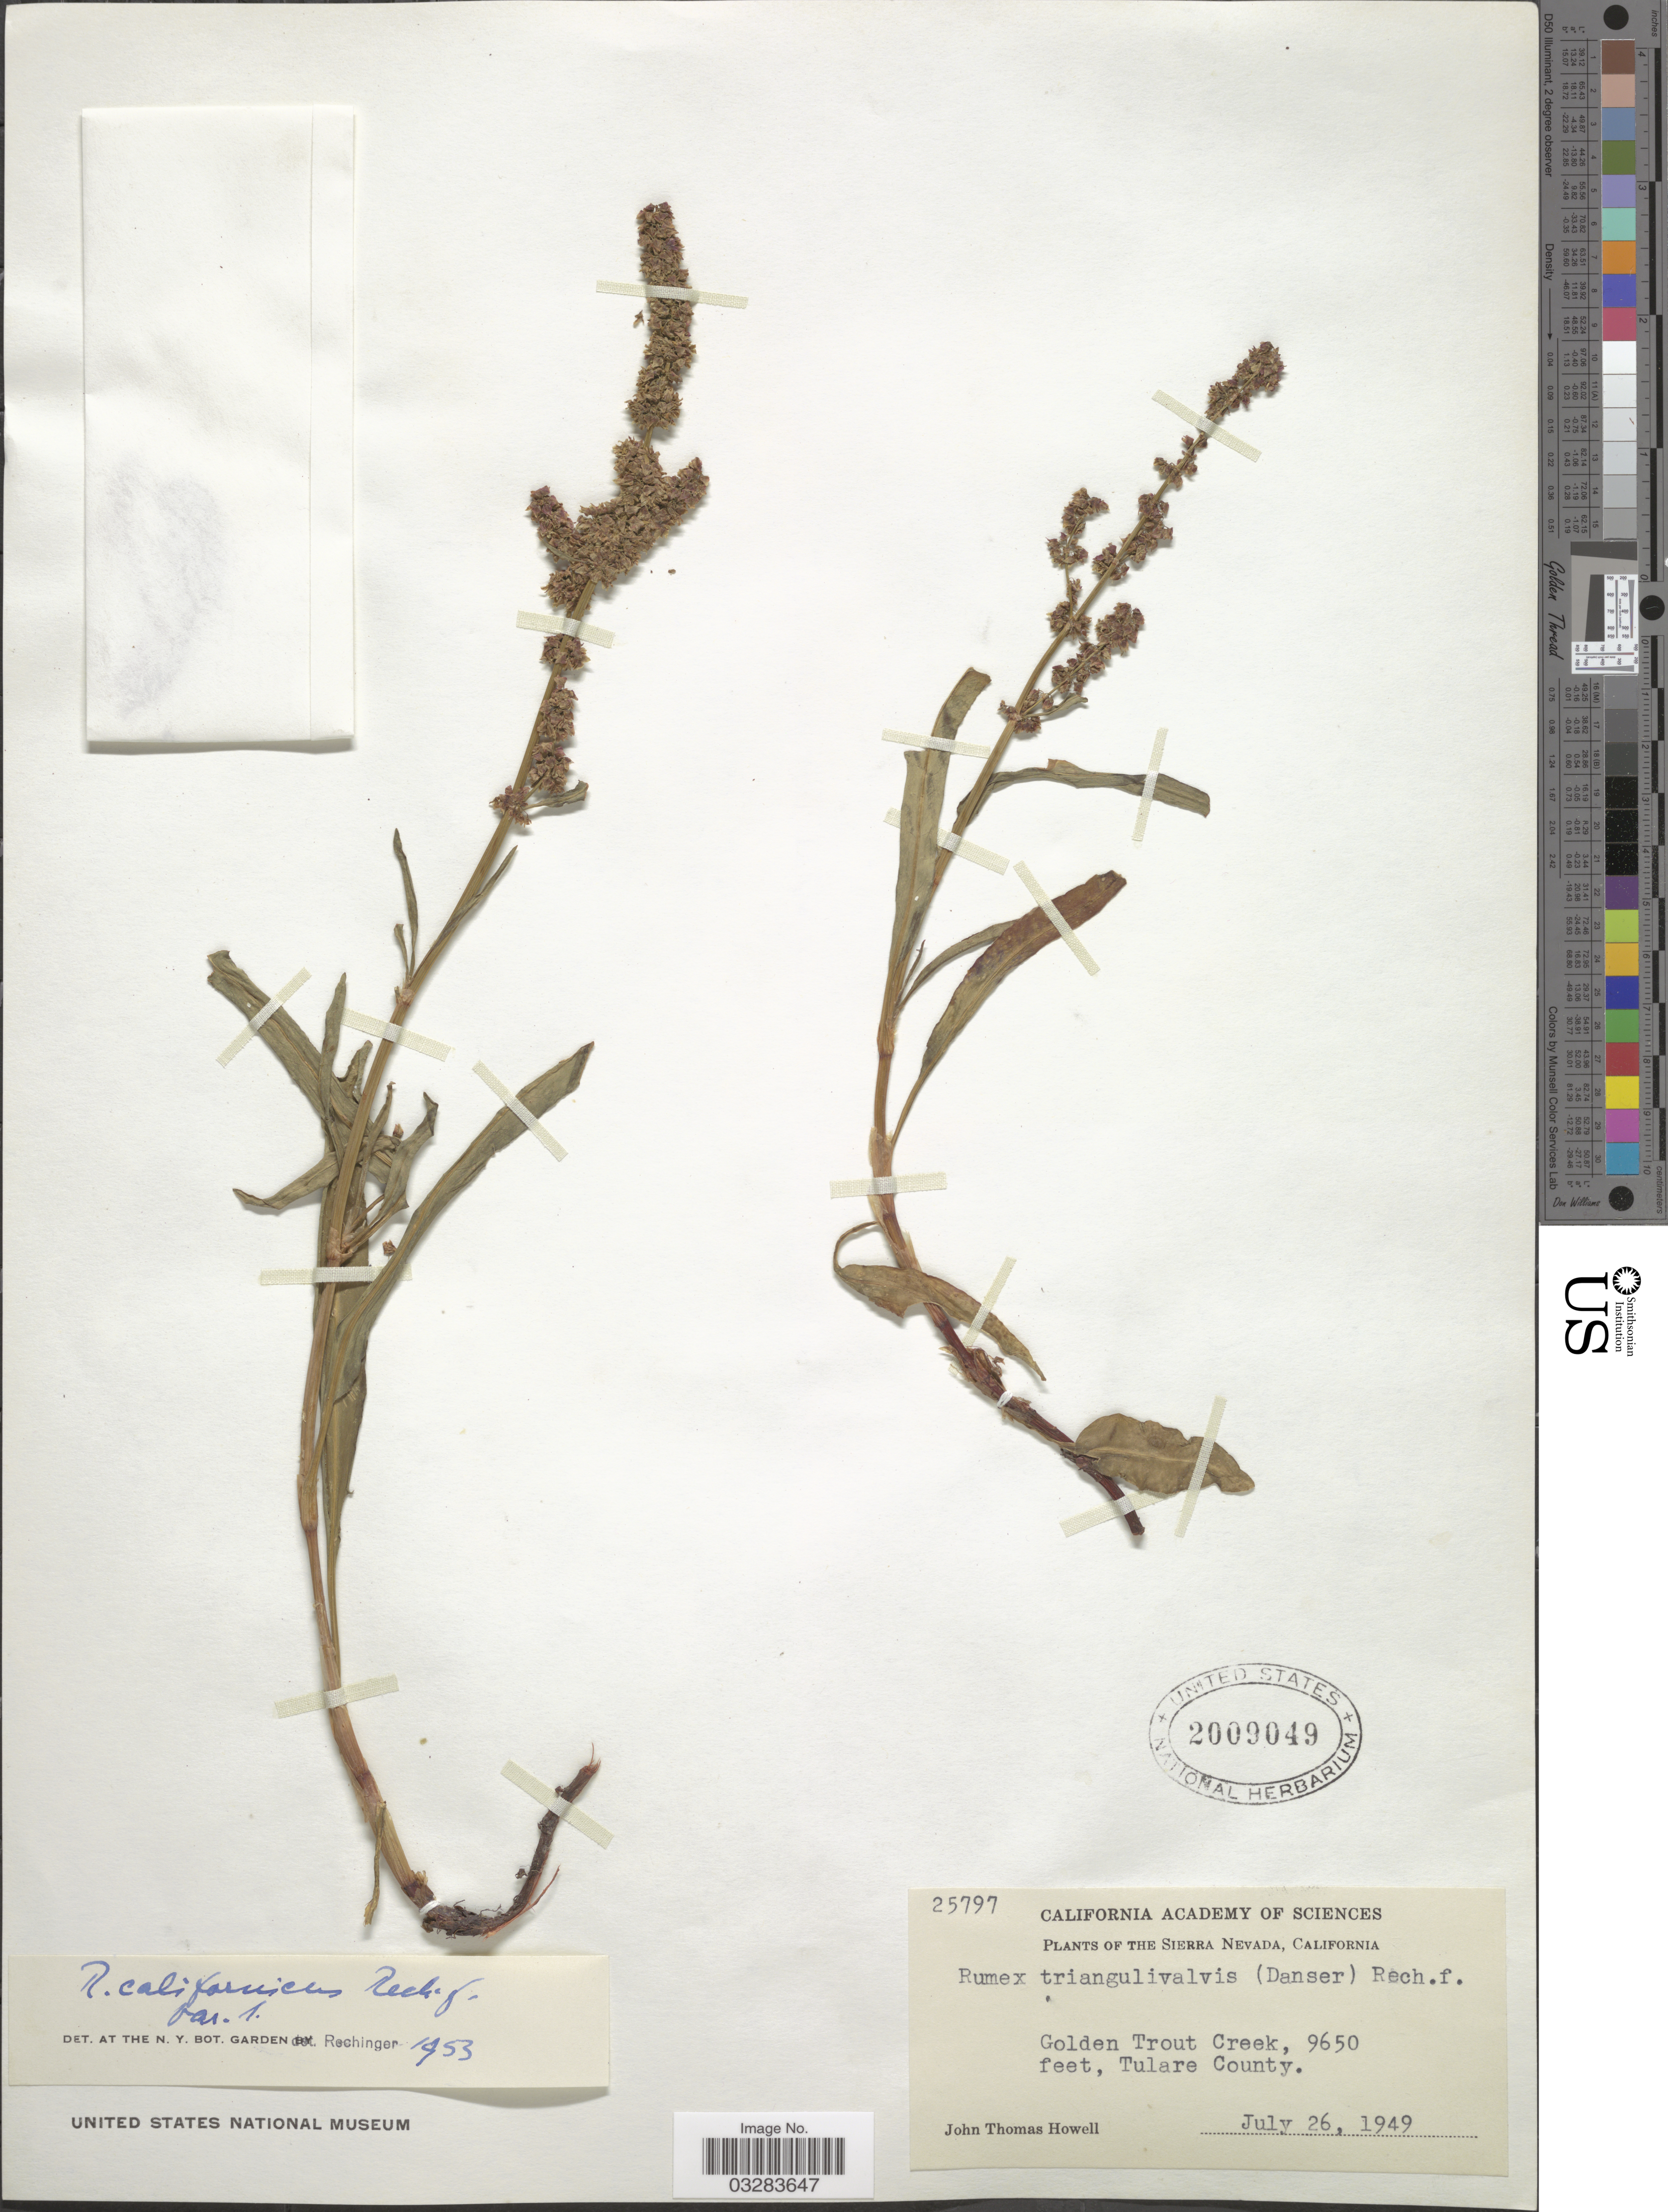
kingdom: Plantae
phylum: Tracheophyta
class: Magnoliopsida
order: Caryophyllales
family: Polygonaceae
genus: Rumex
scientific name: Rumex californicus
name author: Rech. f.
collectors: J. T. Howell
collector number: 25797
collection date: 1949-07-26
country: United States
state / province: California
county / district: Tulare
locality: Sierra Nevada. Golden Trout Creek, Tulare County.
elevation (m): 2941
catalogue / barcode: US 2009049